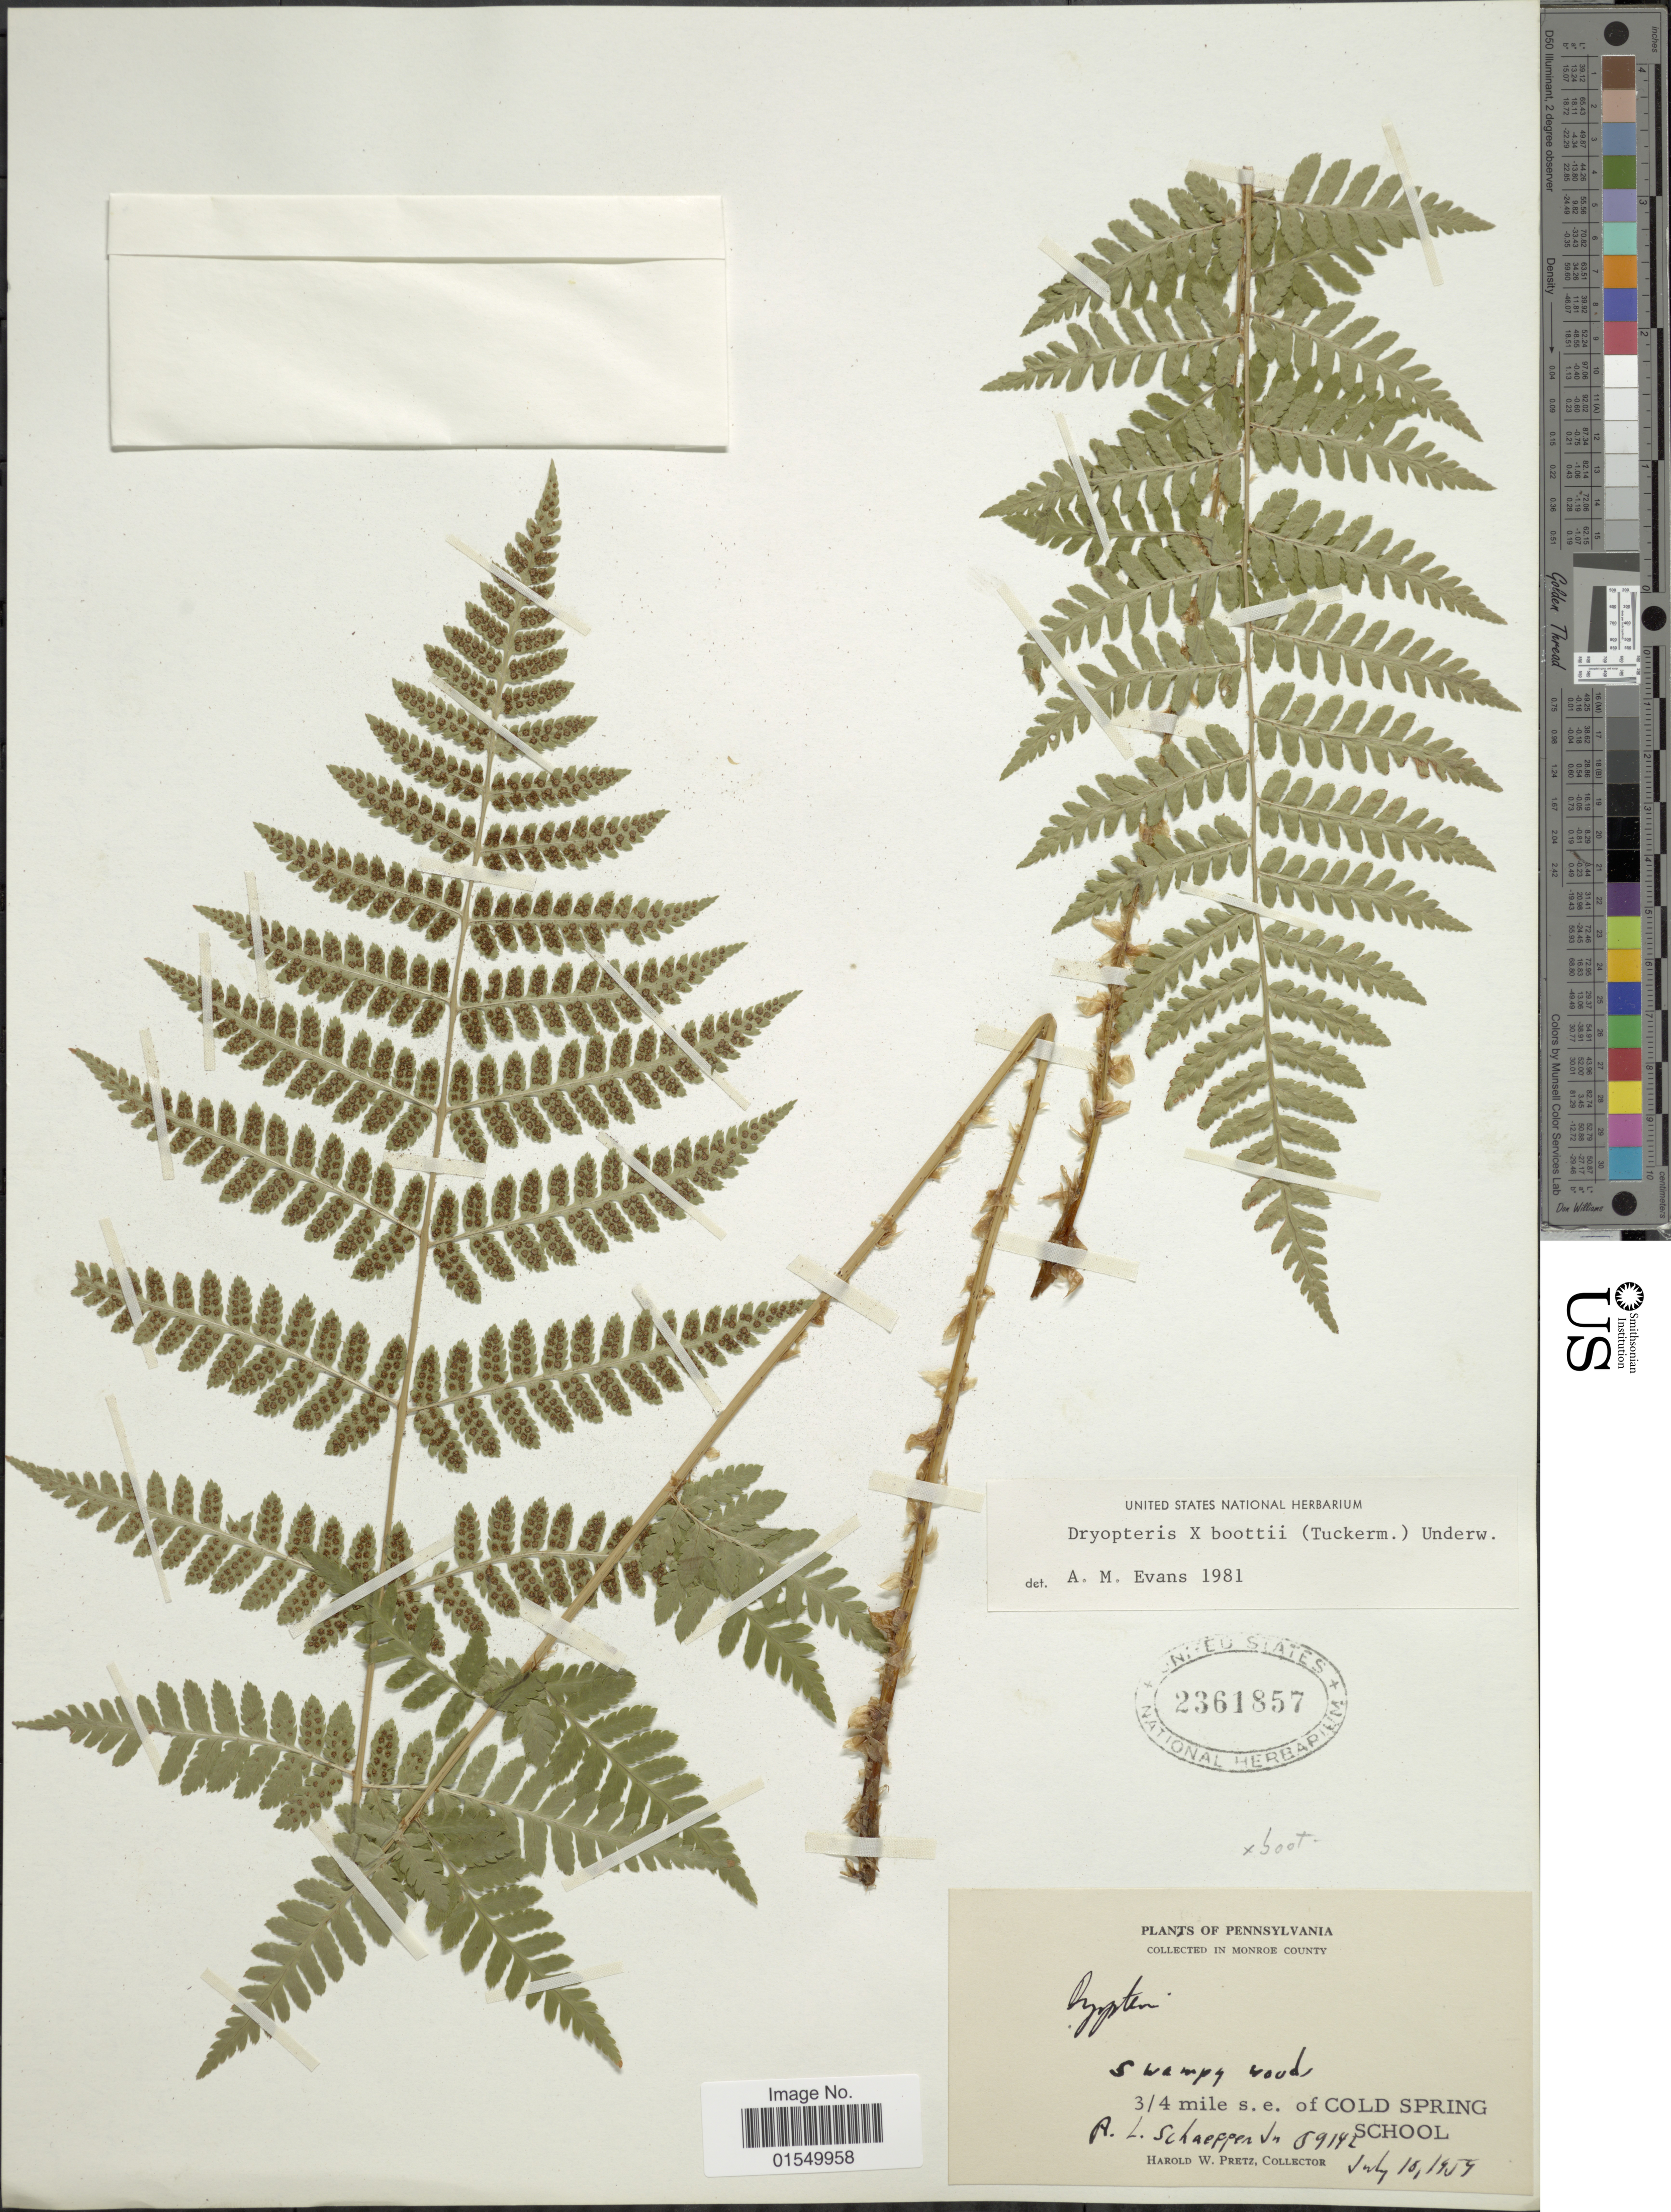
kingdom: Plantae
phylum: Tracheophyta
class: Polypodiopsida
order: Polypodiales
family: Dryopteridaceae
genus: Dryopteris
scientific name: Dryopteris x boottii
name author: Underw.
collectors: R. L. Schaeffer Jr. & H. W. Pretz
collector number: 59142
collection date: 1954-07-10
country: United States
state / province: Pennsylvania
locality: Monroe County, 3/4 mile s.e. of Cold Spring School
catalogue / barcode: US 2361857